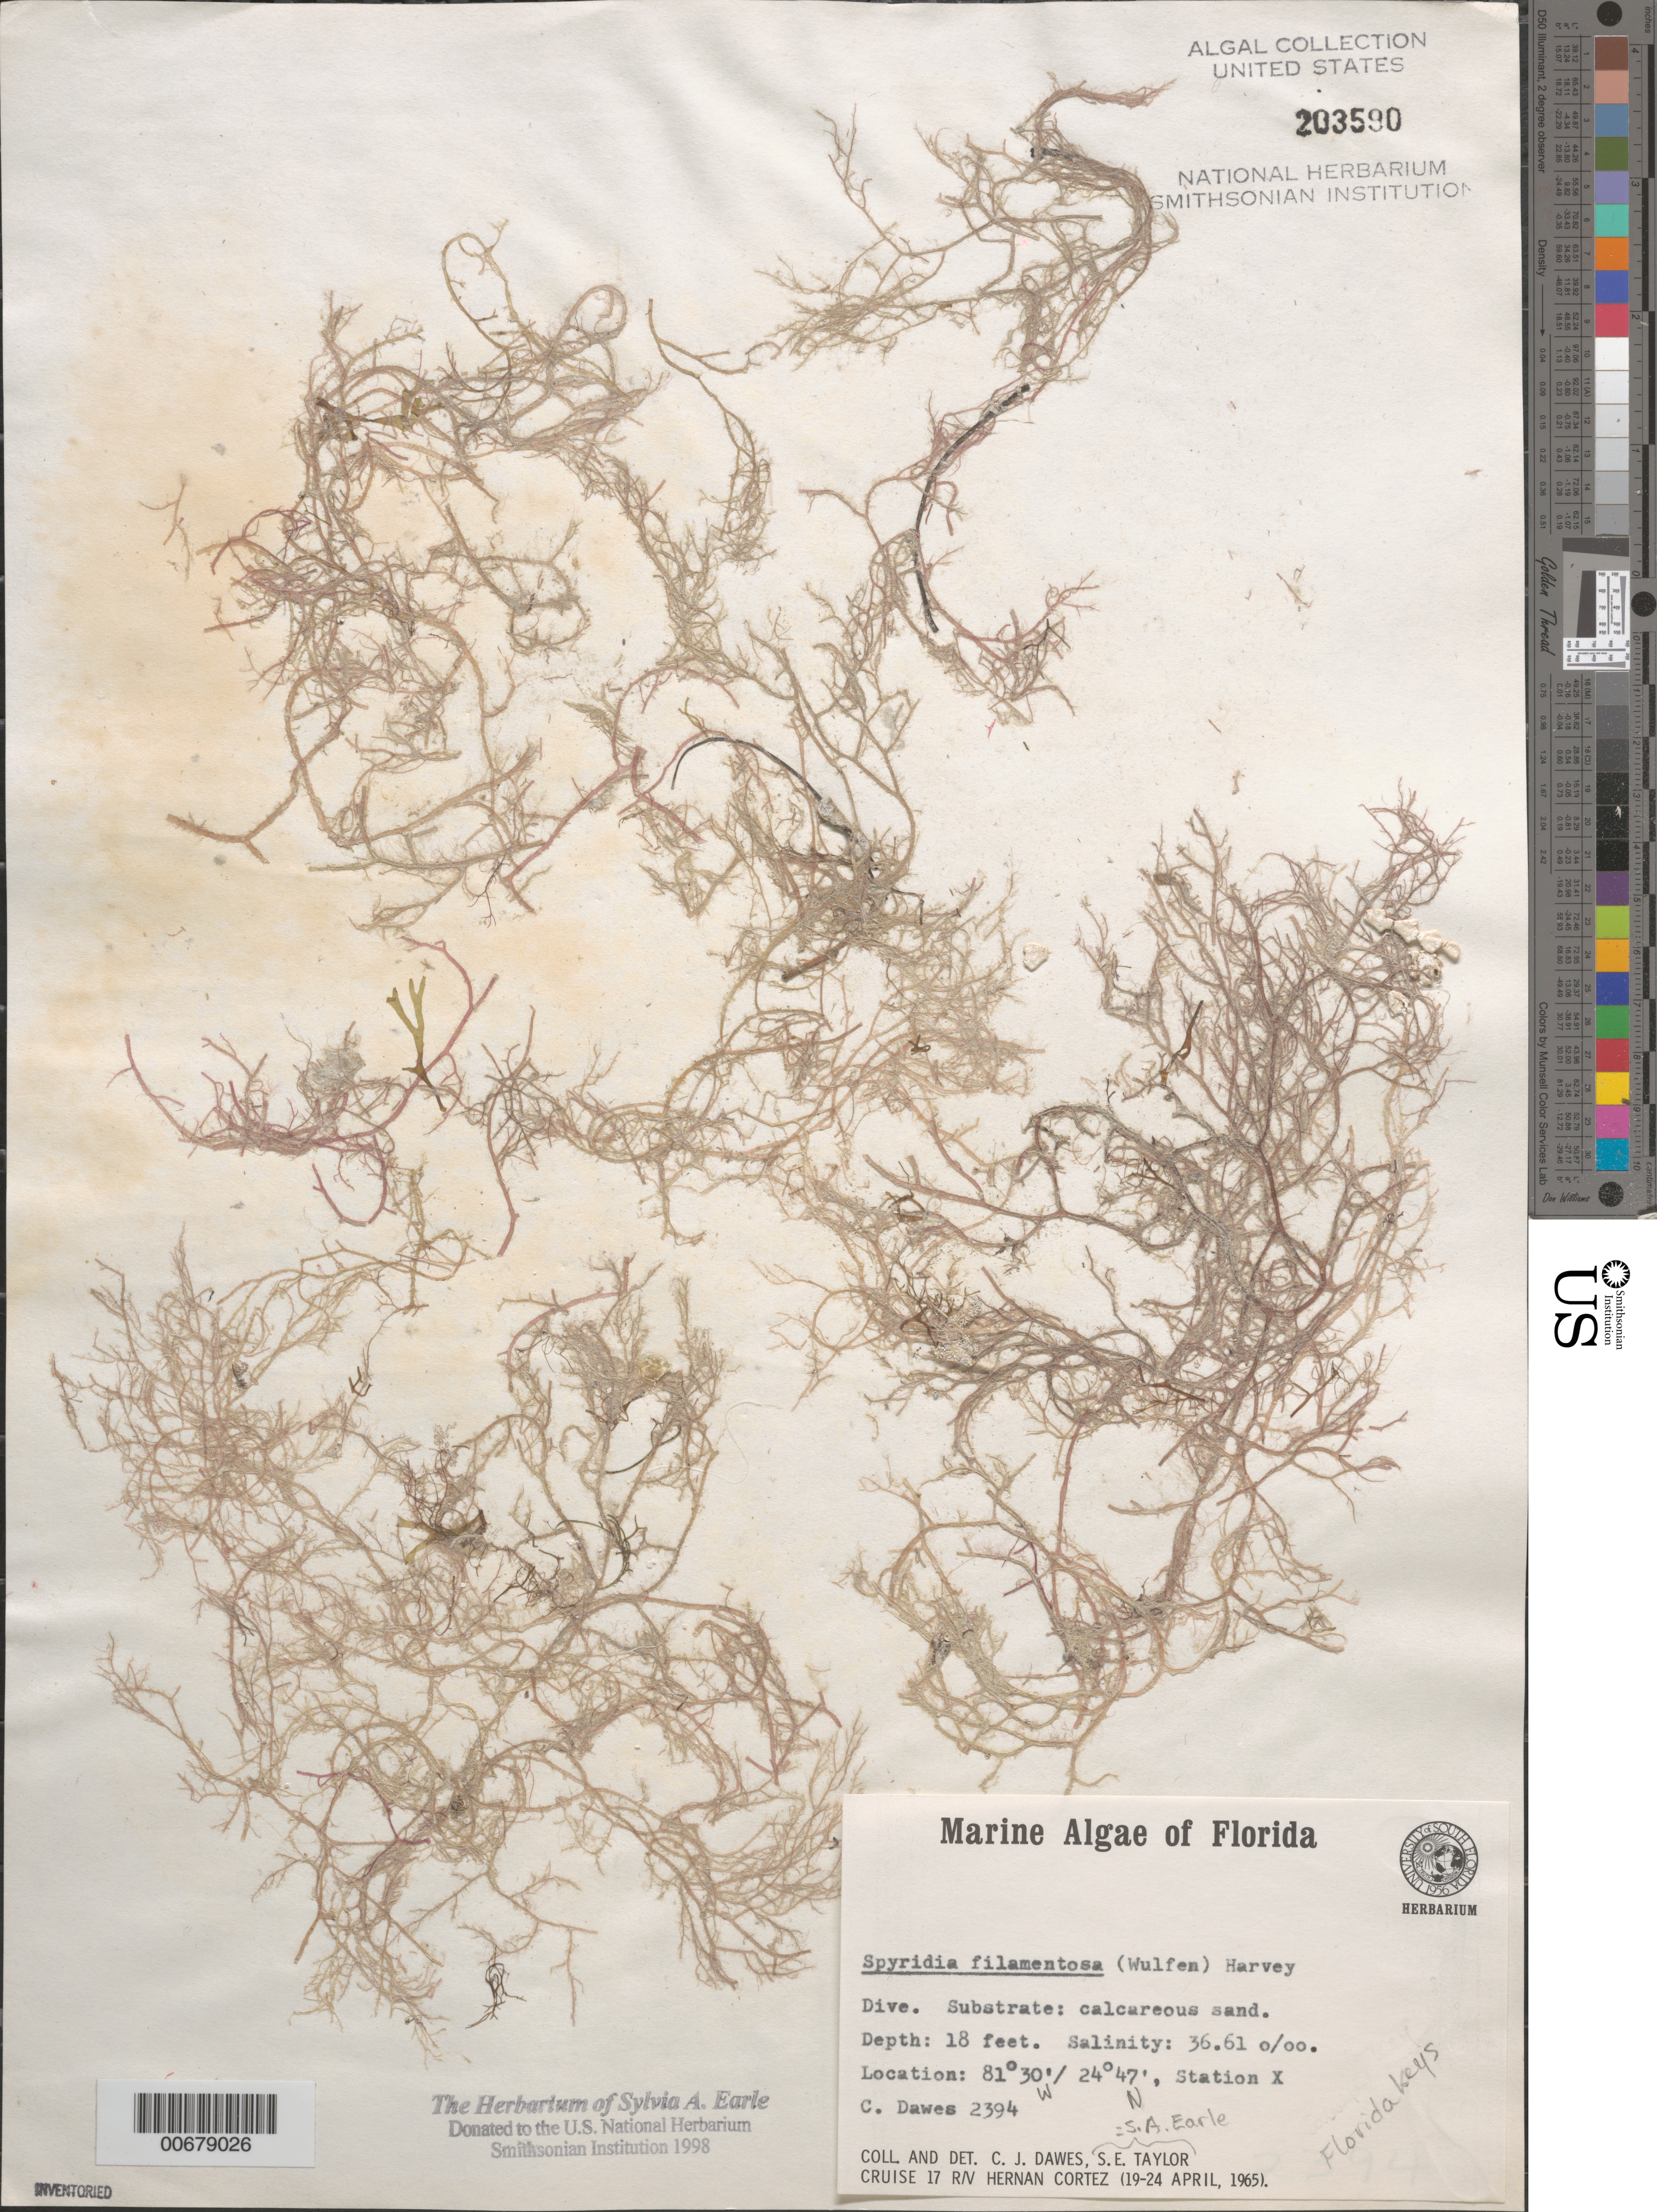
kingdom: Plantae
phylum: Rhodophyta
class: Florideophyceae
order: Ceramiales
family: Spyridiaceae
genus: Spyridia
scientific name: Spyridia filamentosa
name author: (Wulfen) Harv.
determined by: Dawes, C. J.; Earle, S. A.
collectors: C. Dawes & S. A. Earle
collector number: CJD 2394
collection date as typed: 19 Apr 1965 to 24 Apr 1965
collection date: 1965-04-19/1965-04-24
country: United States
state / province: Florida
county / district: Monroe County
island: Florida Keys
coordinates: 24 47' N, 81 30' W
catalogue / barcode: US 203590